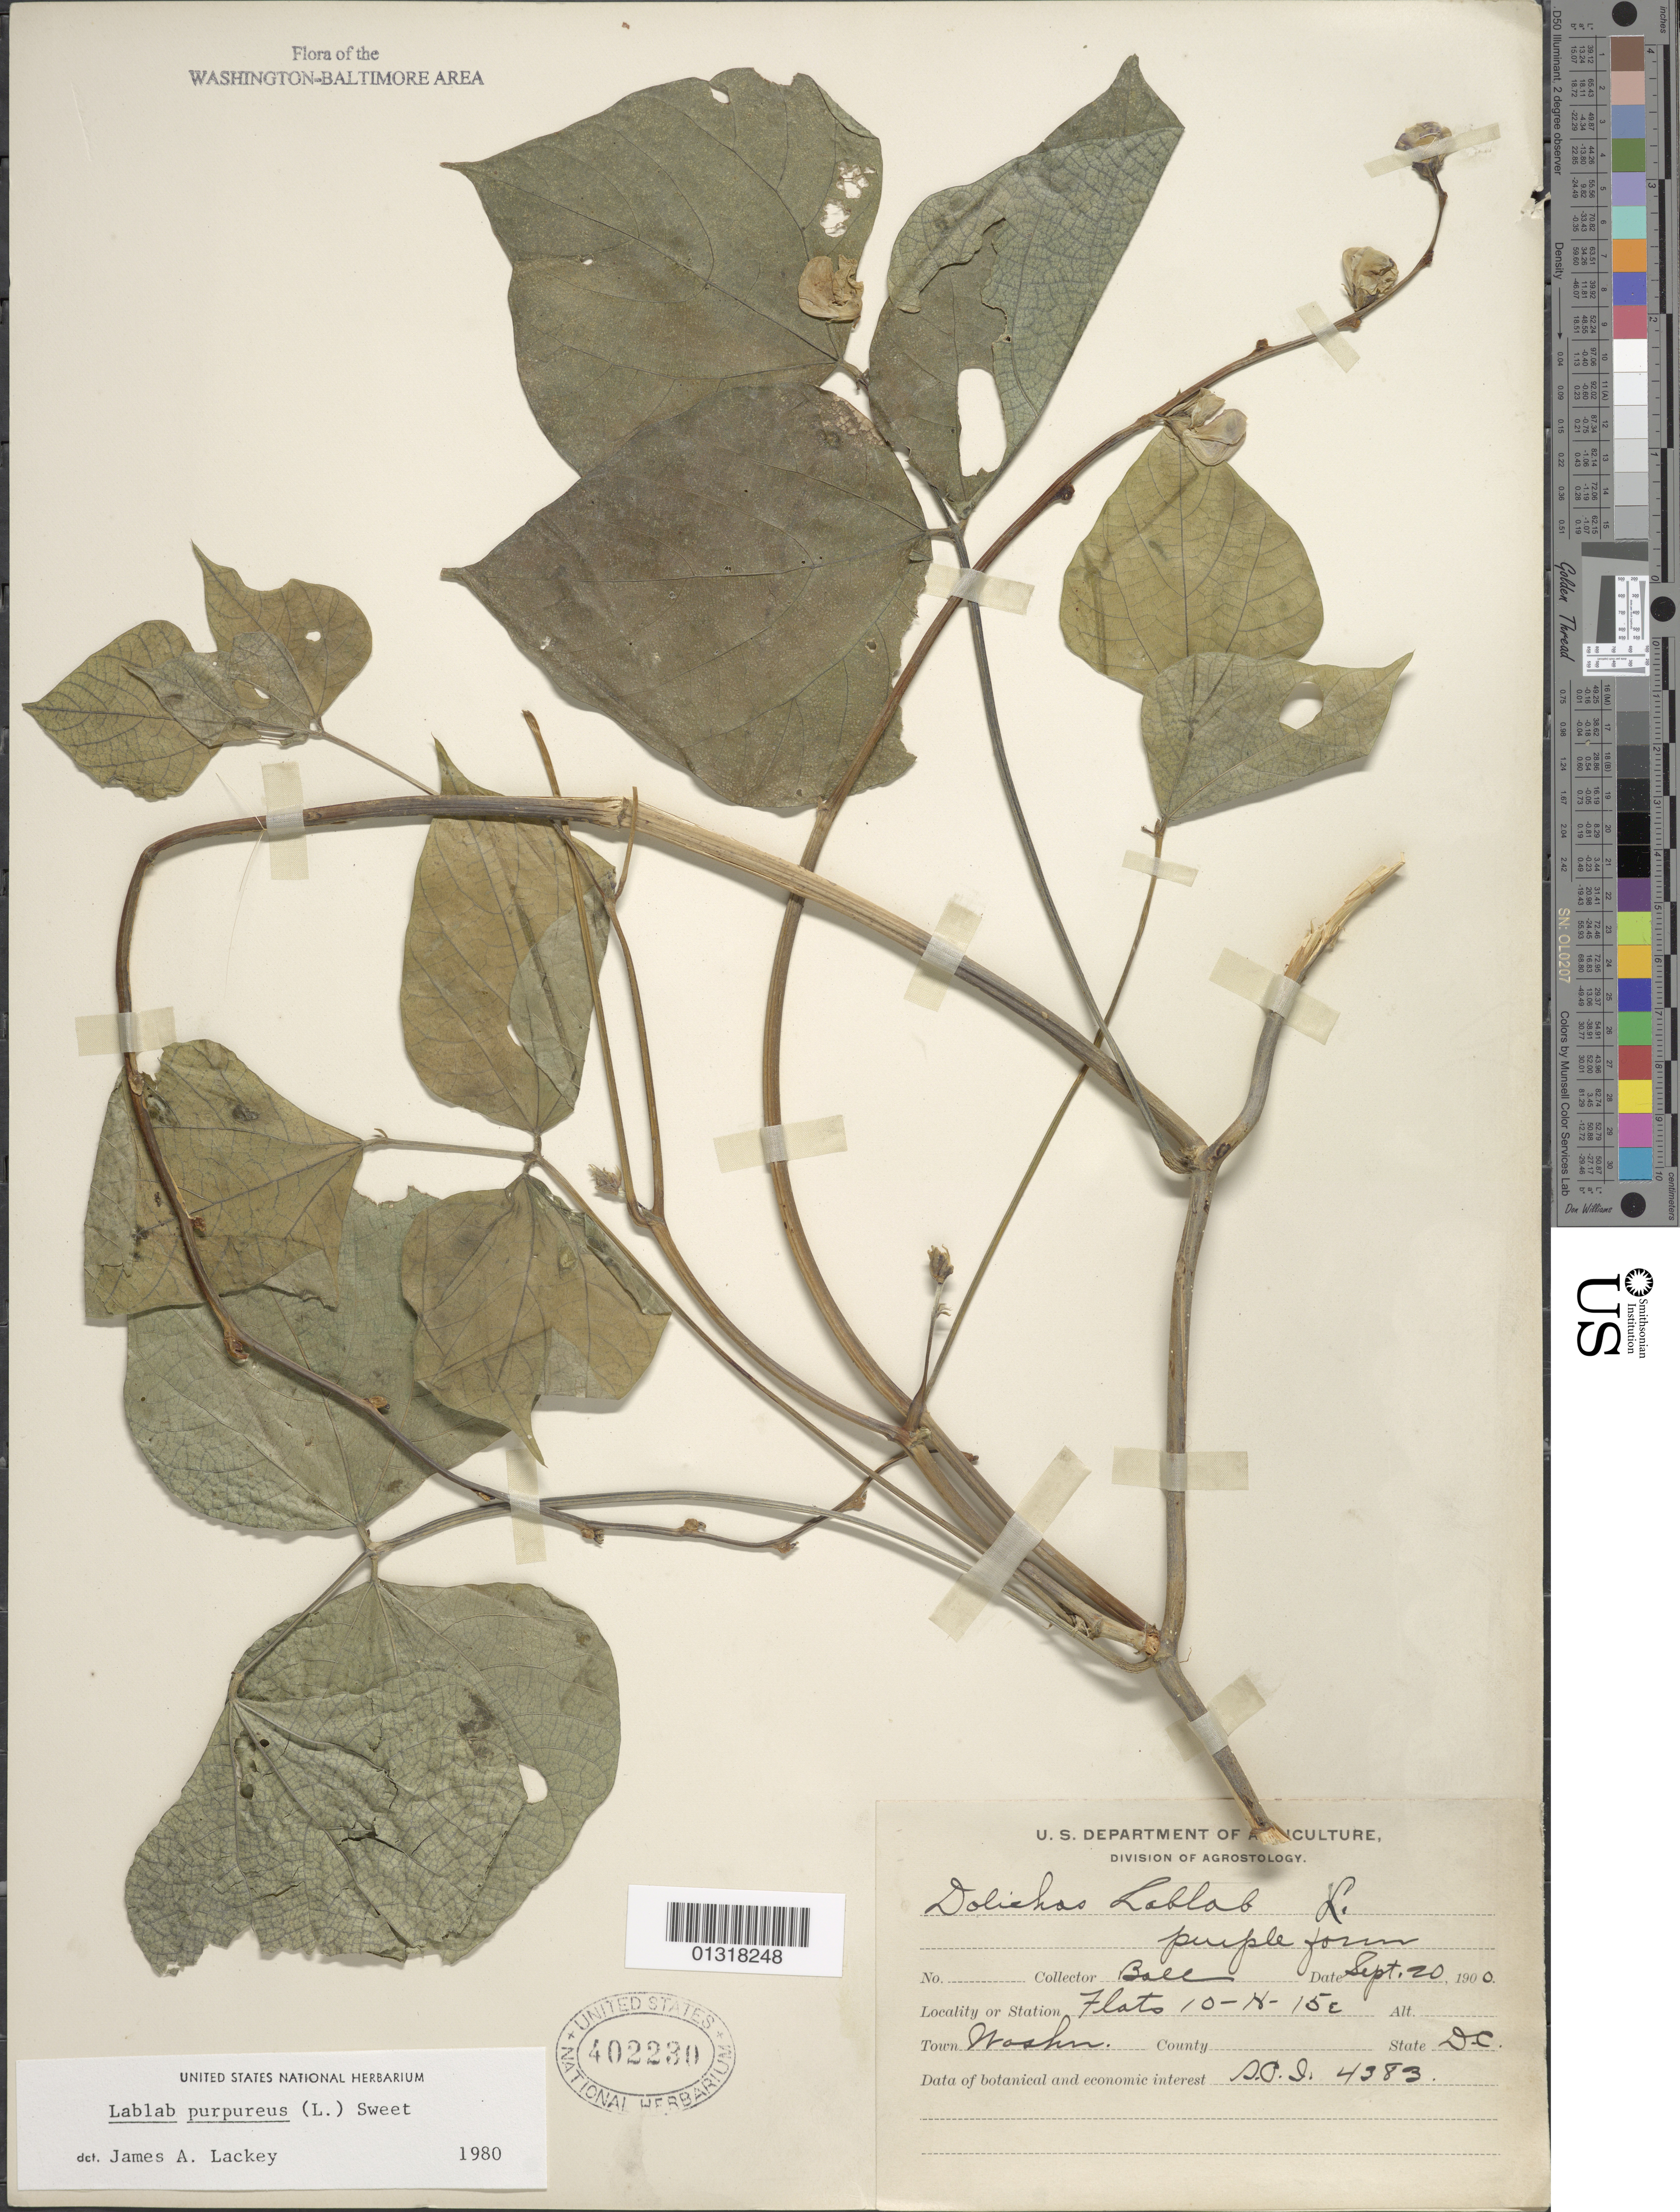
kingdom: Plantae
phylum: Tracheophyta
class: Magnoliopsida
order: Fabales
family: Fabaceae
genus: Lablab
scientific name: Lablab purpureus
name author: (L.) Sweet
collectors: -- Ball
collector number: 4383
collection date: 1900-09-20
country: United States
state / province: District of Columbia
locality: Flats 10- h- 15e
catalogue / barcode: US 402230